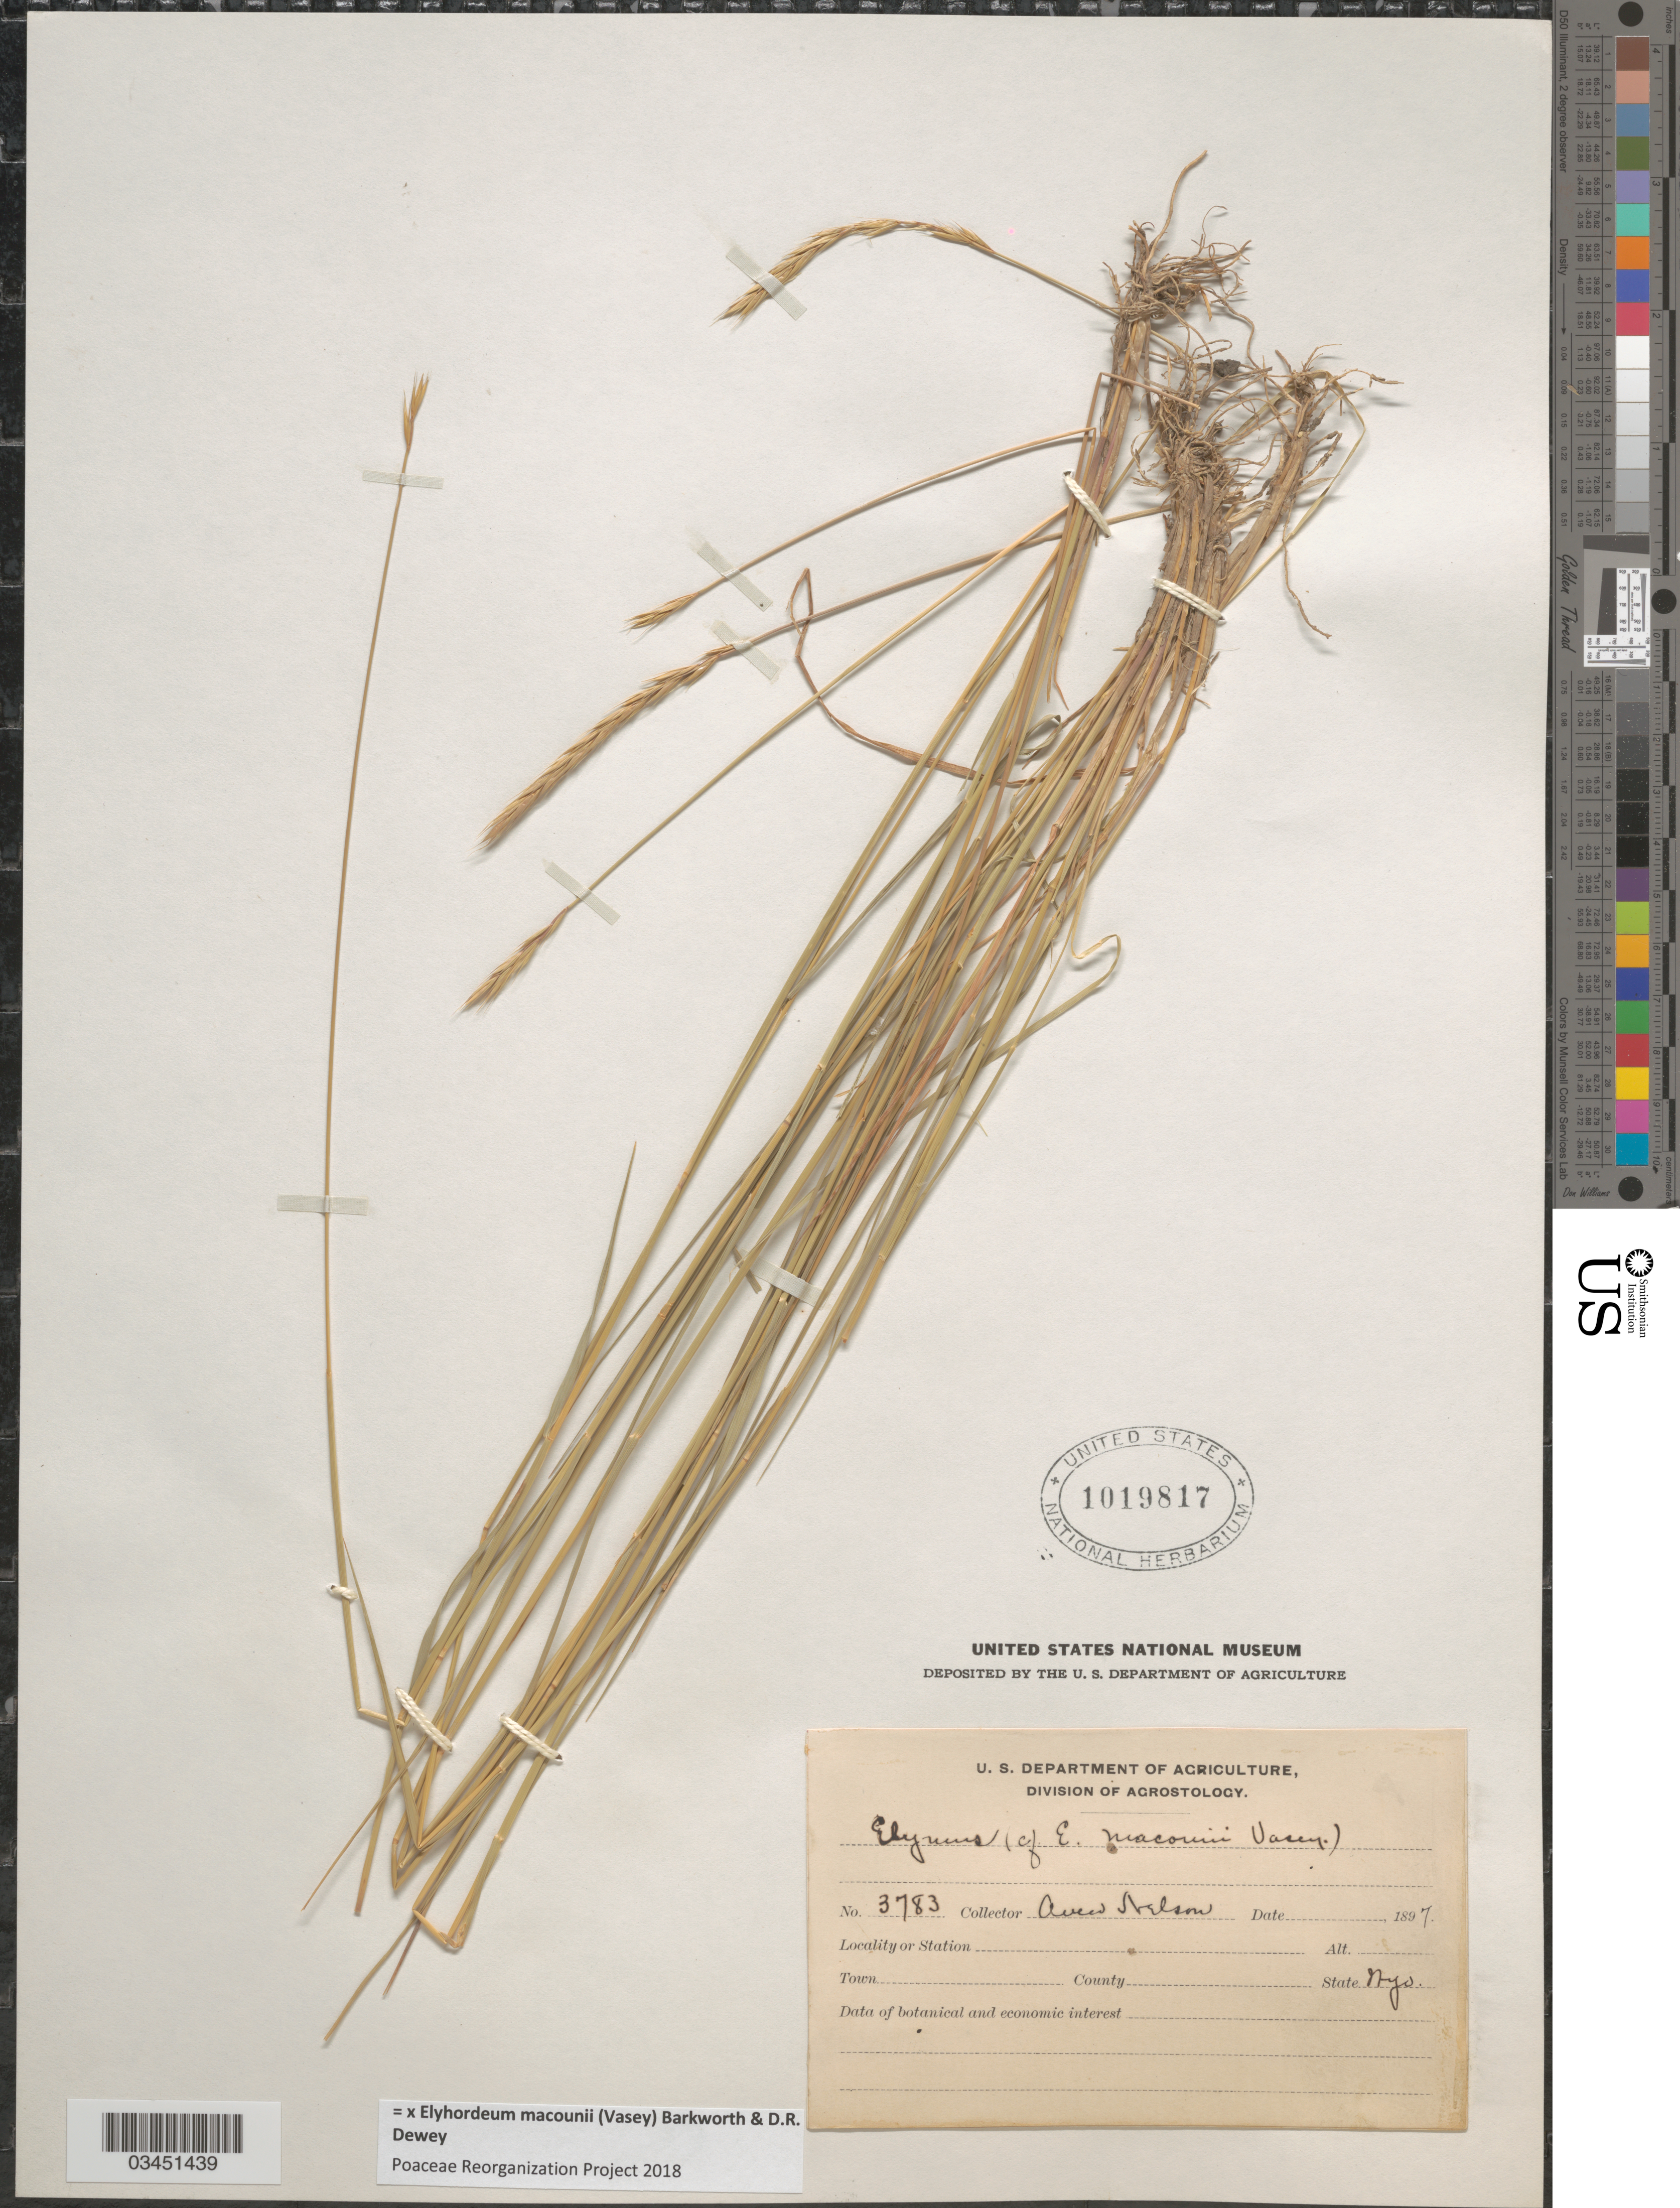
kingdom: Plantae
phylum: Tracheophyta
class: Liliopsida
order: Poales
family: Poaceae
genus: Elyhordeum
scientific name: x Elyhordeum macounii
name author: (Vasey) Barkworth & Dewey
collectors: A. Nelson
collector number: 3783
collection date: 1897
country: United States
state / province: Wyoming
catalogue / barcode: US 1019817